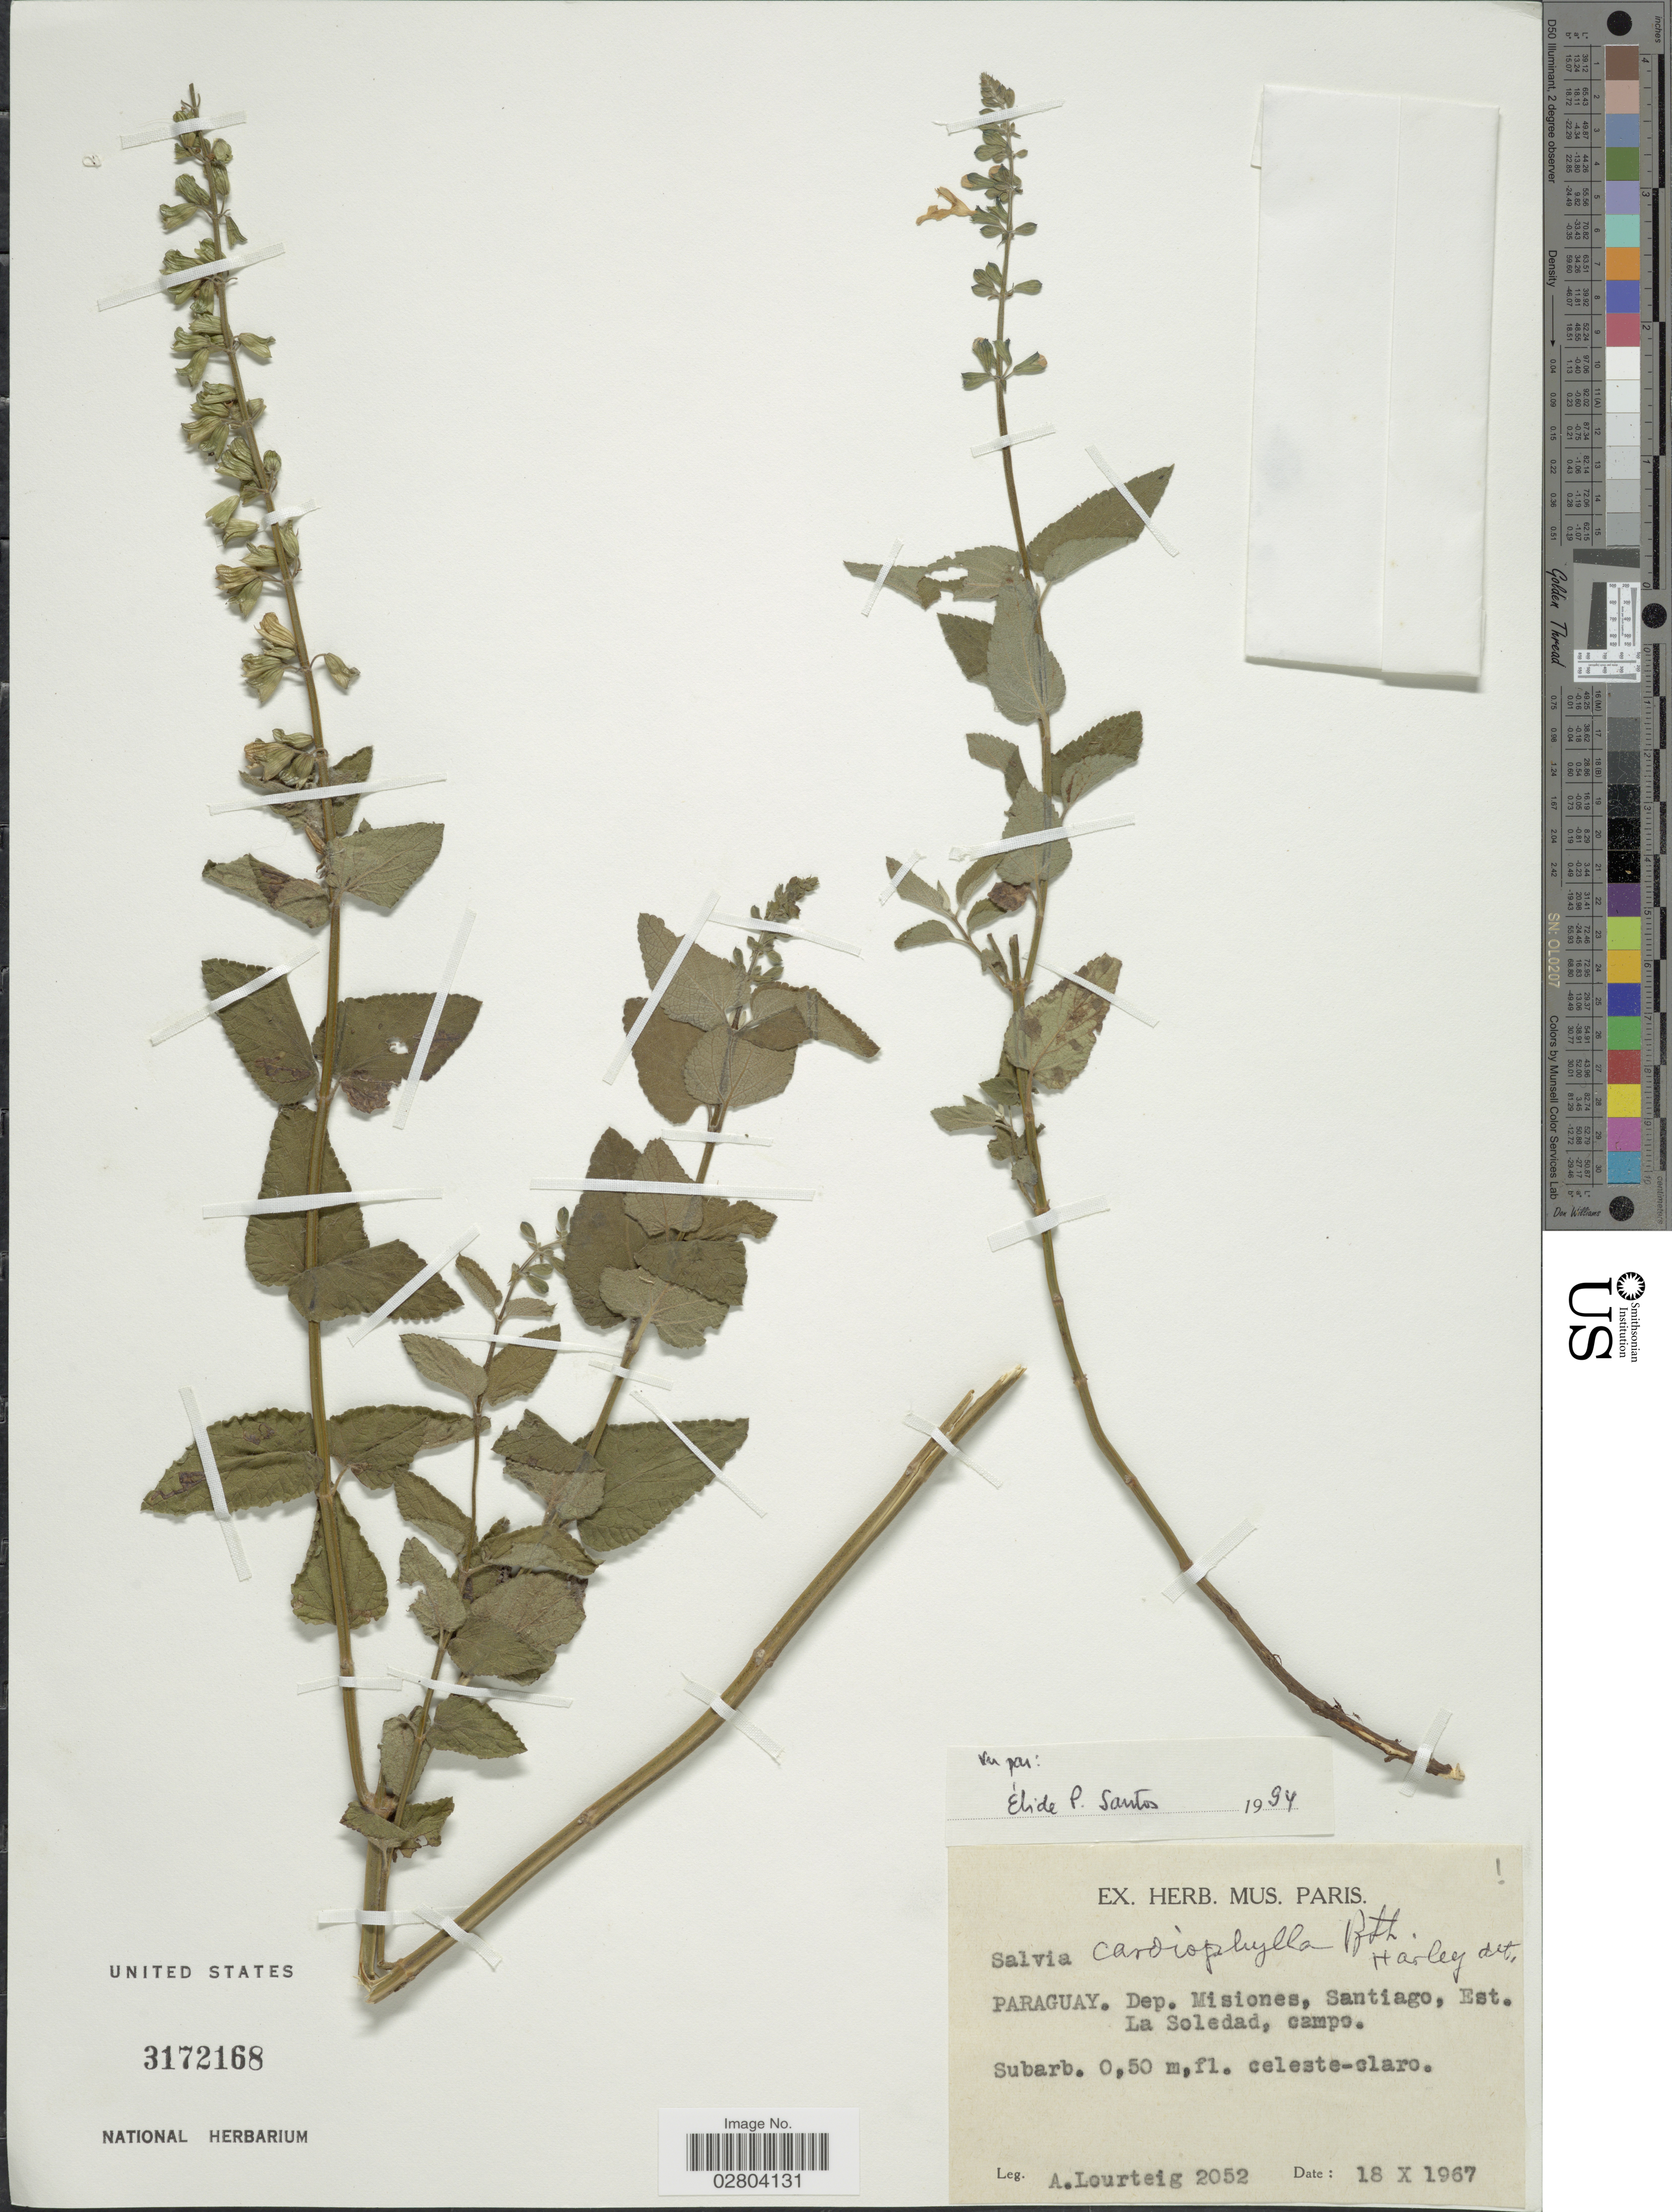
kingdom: Plantae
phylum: Tracheophyta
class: Magnoliopsida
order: Lamiales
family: Lamiaceae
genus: Salvia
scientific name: Salvia cardiophylla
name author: Benth.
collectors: A. Lourteig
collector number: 2052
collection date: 1967-10-18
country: Paraguay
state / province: Misiones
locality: Dep. Misiones,Santiago, Est. La Soledad, campo.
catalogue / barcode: US 3172168